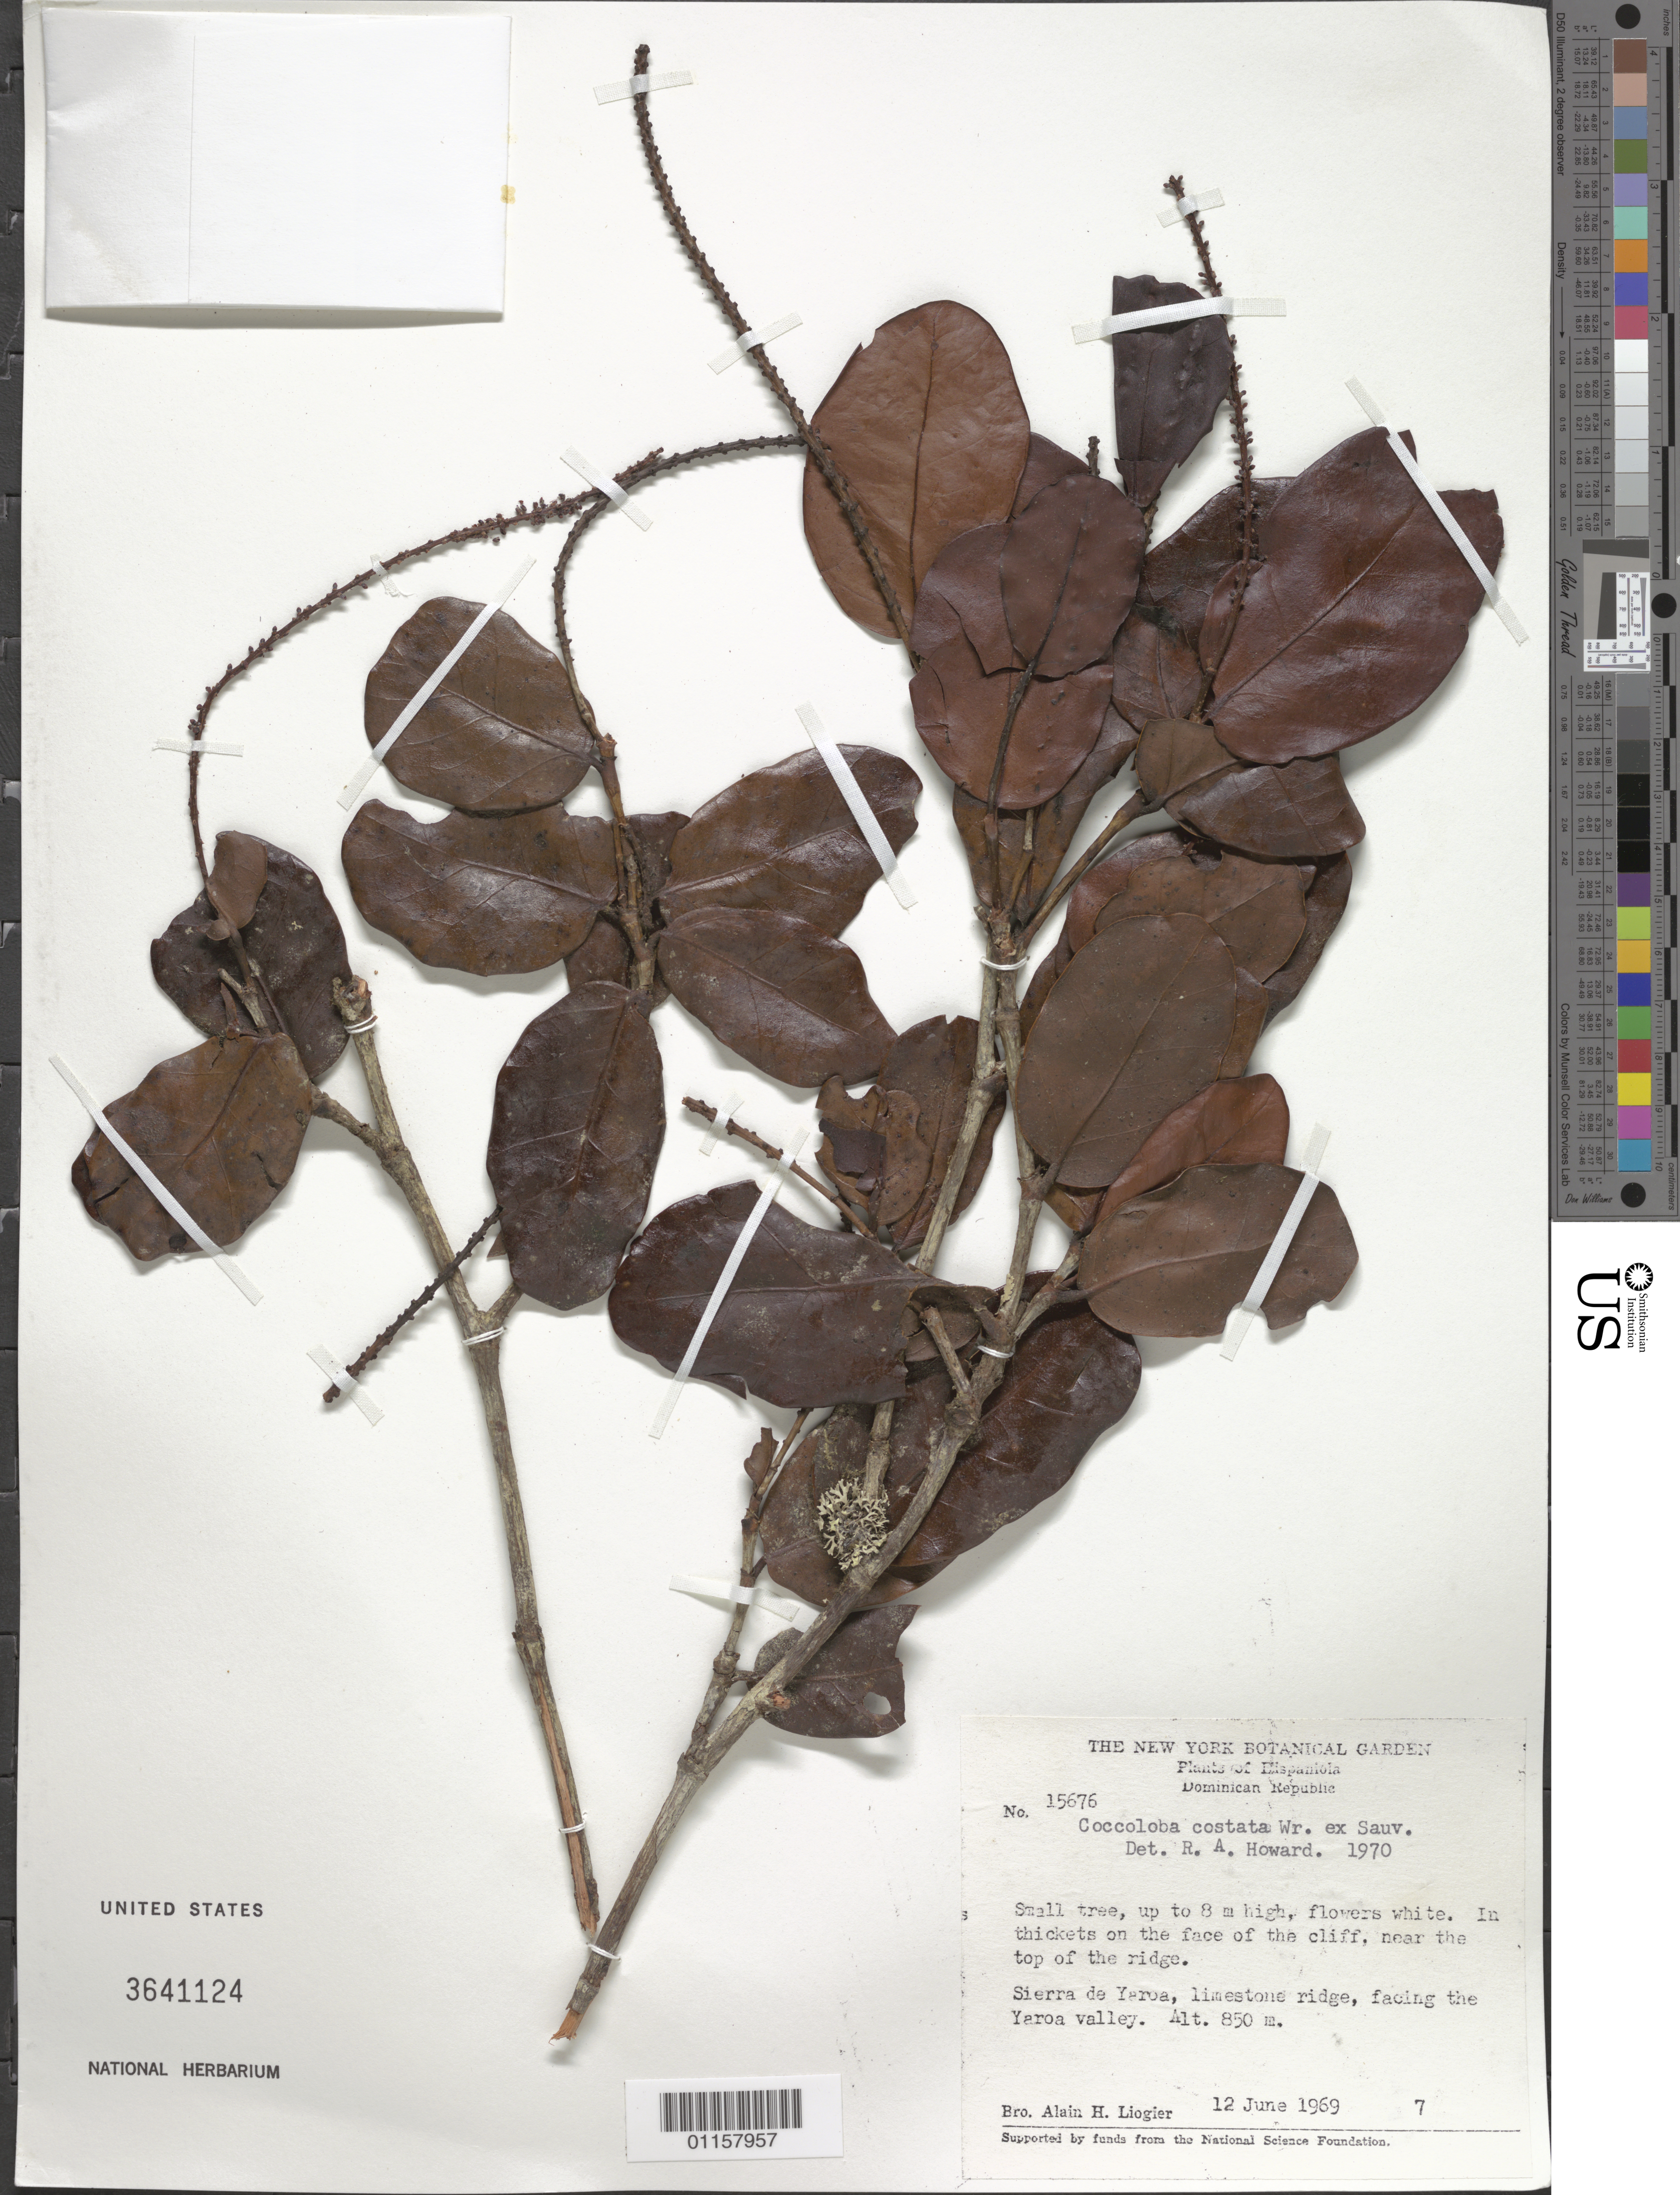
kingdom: Plantae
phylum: Tracheophyta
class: Magnoliopsida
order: Caryophyllales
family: Polygonaceae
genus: Coccoloba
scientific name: Coccoloba costata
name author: C. Wright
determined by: Howard, R. A.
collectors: A. H. Liogier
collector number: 15676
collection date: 1969-06-12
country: Dominican Republic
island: Hispaniola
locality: Sierra de Yaroa, limestone ridge facing Yaroa valley.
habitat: Limestone ridge. In thickets on the face of the cliff, near the top of the ridge.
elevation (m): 850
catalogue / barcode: US 3641124